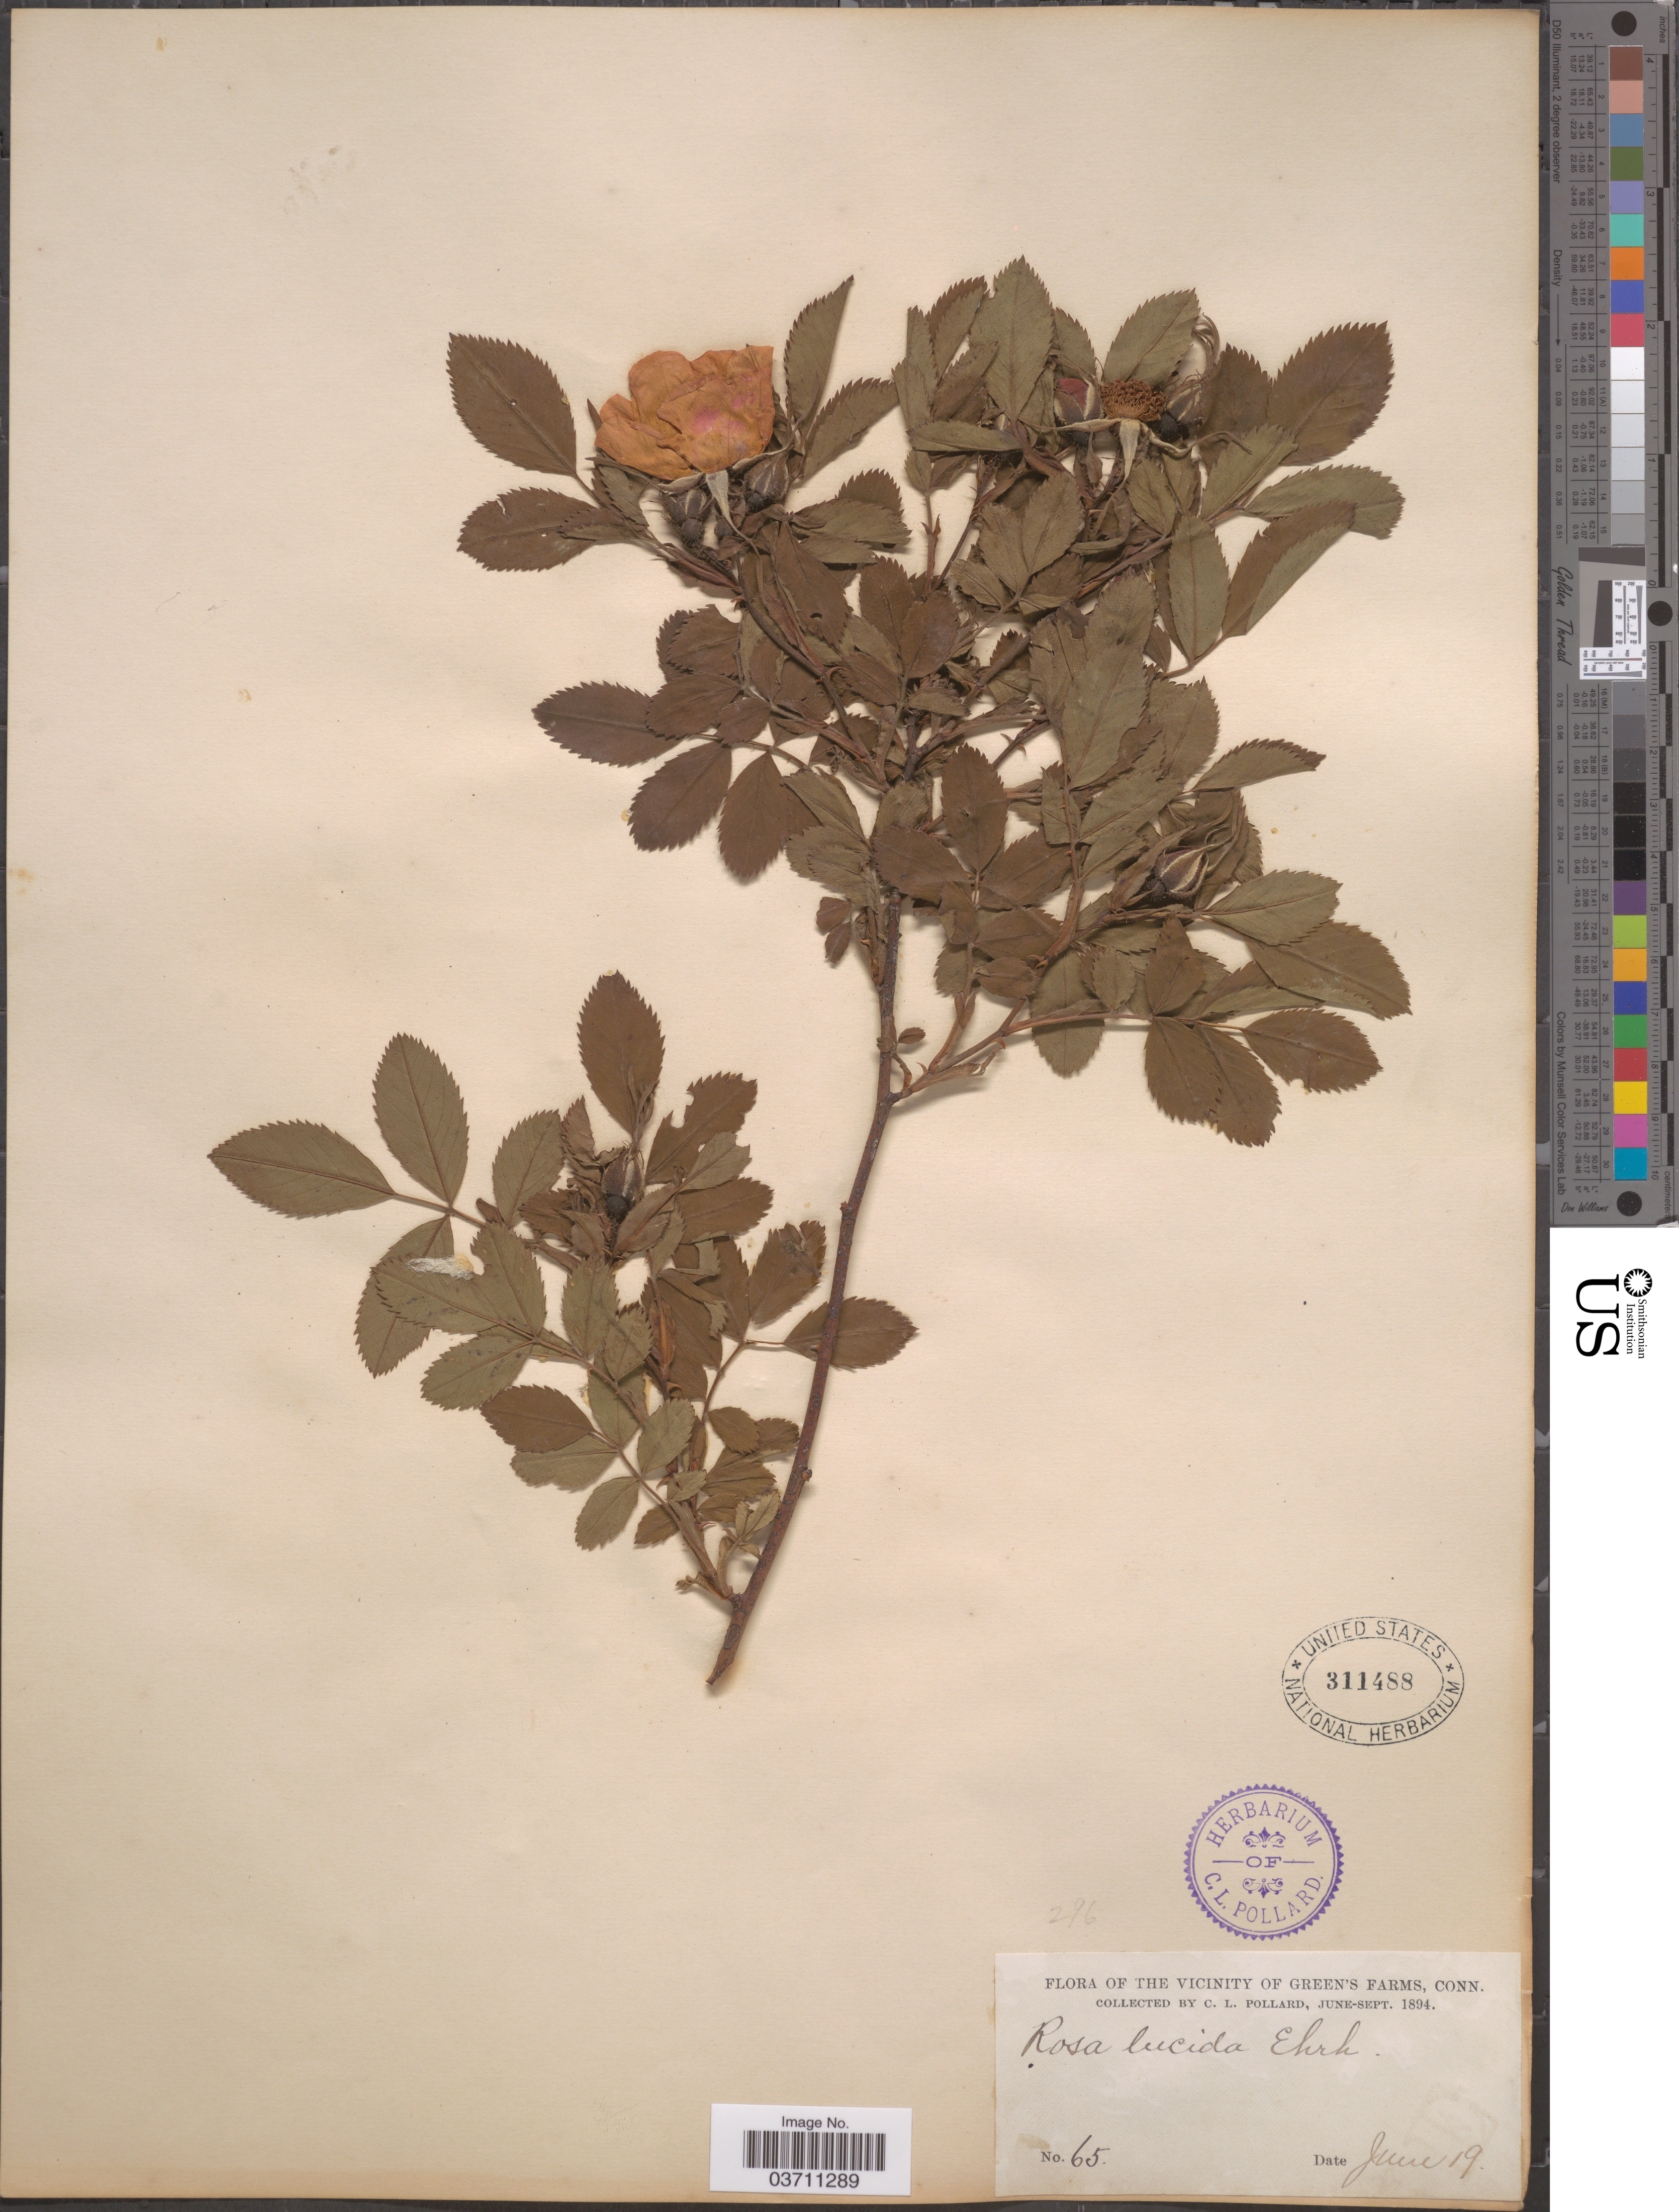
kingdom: Plantae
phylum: Tracheophyta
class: Magnoliopsida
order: Rosales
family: Rosaceae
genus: Rosa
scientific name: Rosa lucida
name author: Meehan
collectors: C. L. Pollard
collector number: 65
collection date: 1894-06-19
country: United States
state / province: Connecticut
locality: The Vicinity of Green's Farms.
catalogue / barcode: US 311488